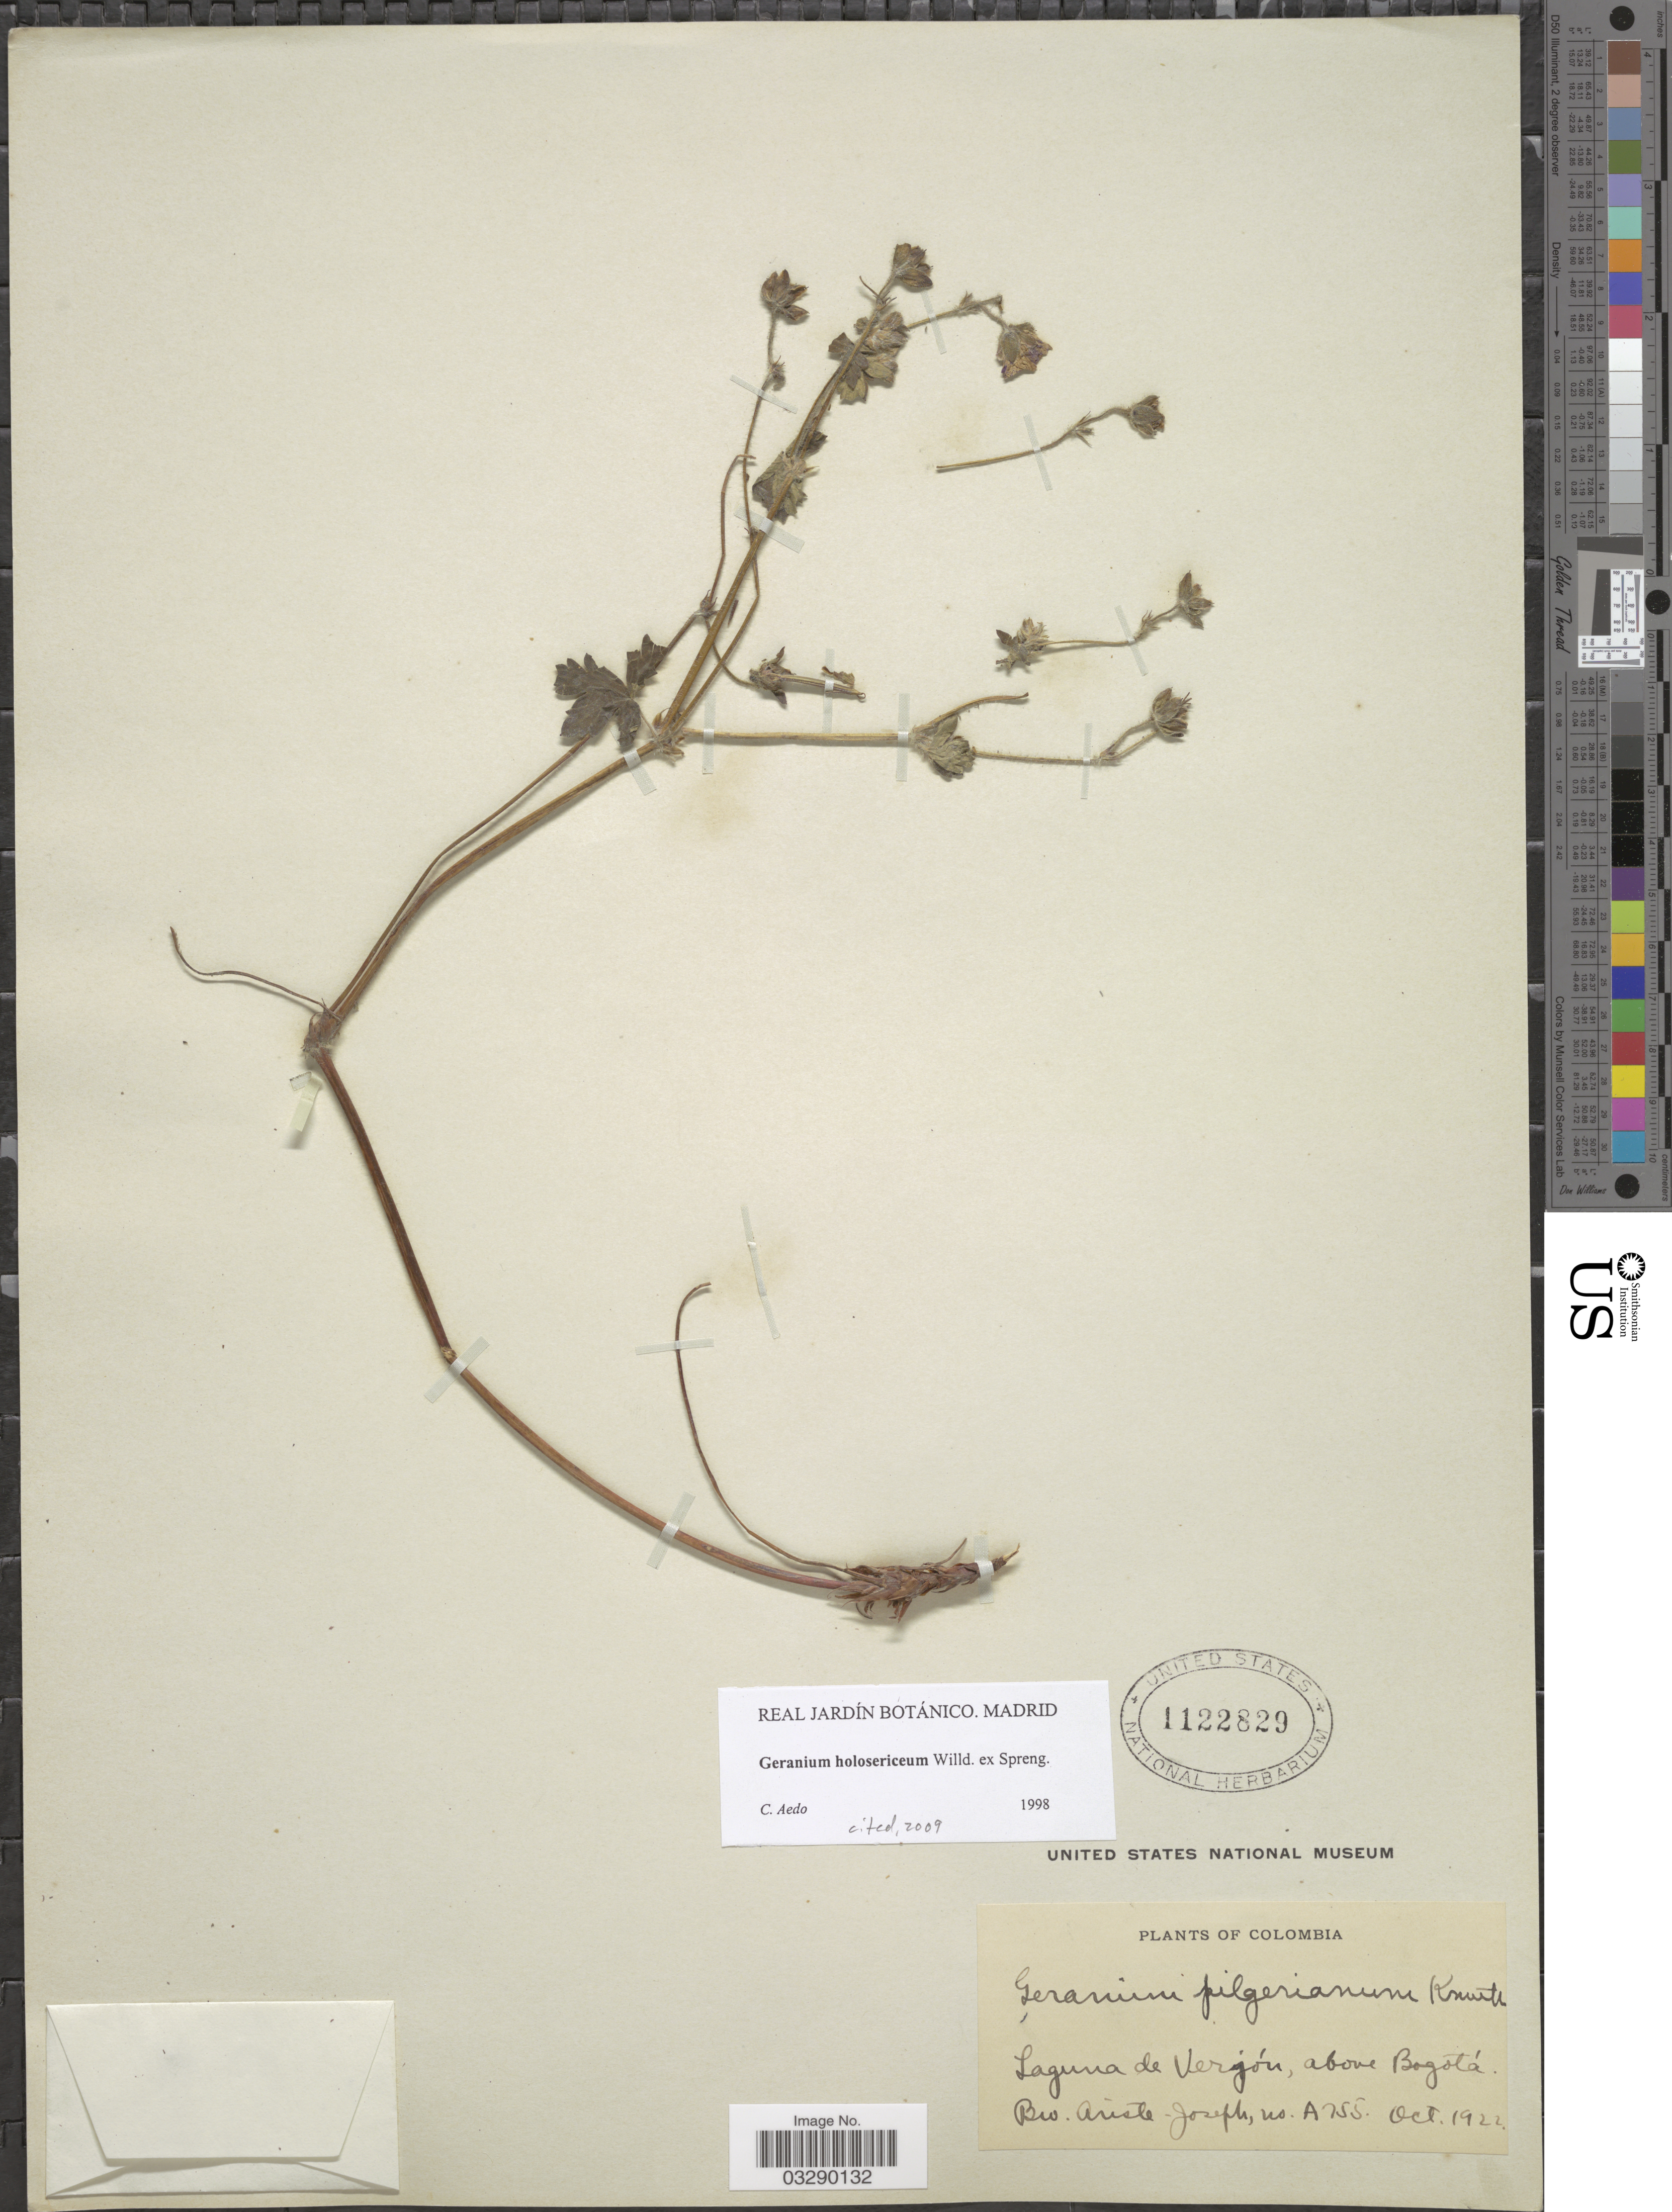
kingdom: Plantae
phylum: Tracheophyta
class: Magnoliopsida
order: Geraniales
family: Geraniaceae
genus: Geranium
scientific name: Geranium holosericeum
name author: Willd. ex Spreng.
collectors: Bro. Ariste-Joseph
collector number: A755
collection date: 1922-10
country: Colombia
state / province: Bogota D.C.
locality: Laguna de Verjón, above Bogotá.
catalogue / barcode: US 1122829